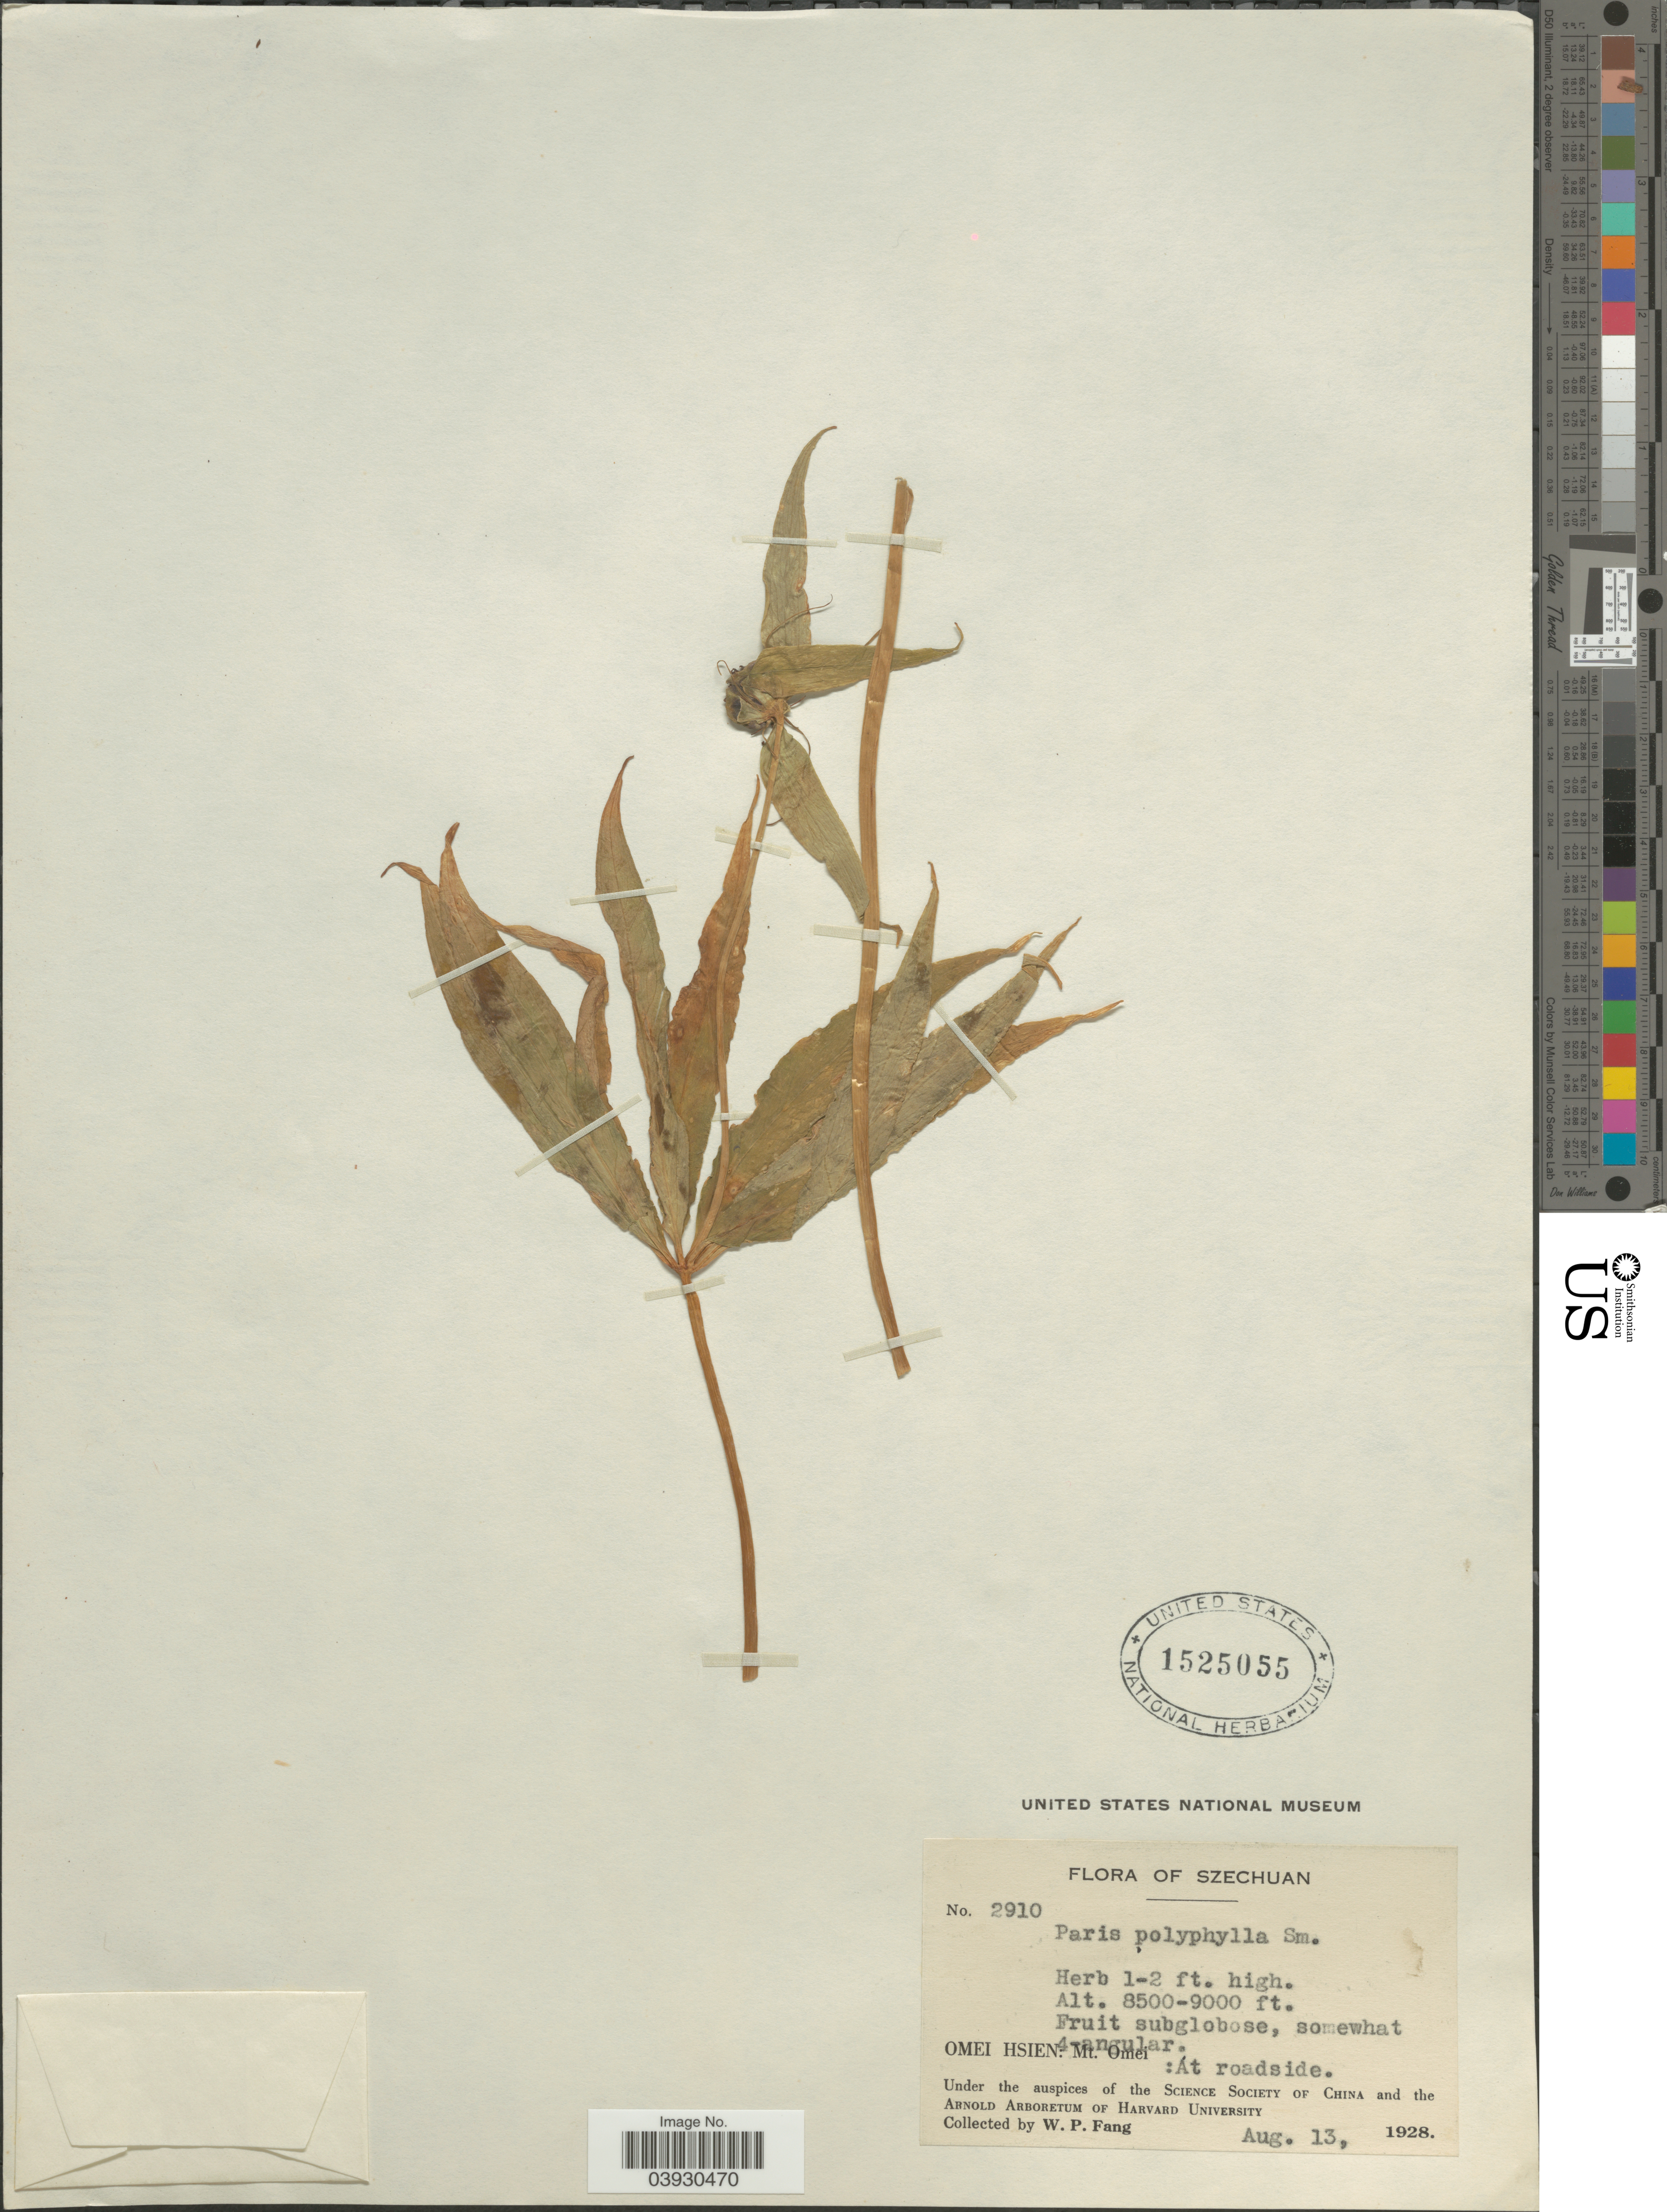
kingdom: Plantae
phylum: Tracheophyta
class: Liliopsida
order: Liliales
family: Melanthiaceae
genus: Paris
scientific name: Paris polyphylla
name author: Sm.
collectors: W. P. Fang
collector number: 2910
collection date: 1928-08-13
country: China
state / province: Sichuan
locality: Szechuan. Omei Hsien: Mt. Omei: At roadside.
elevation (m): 2591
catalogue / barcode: US 1525055